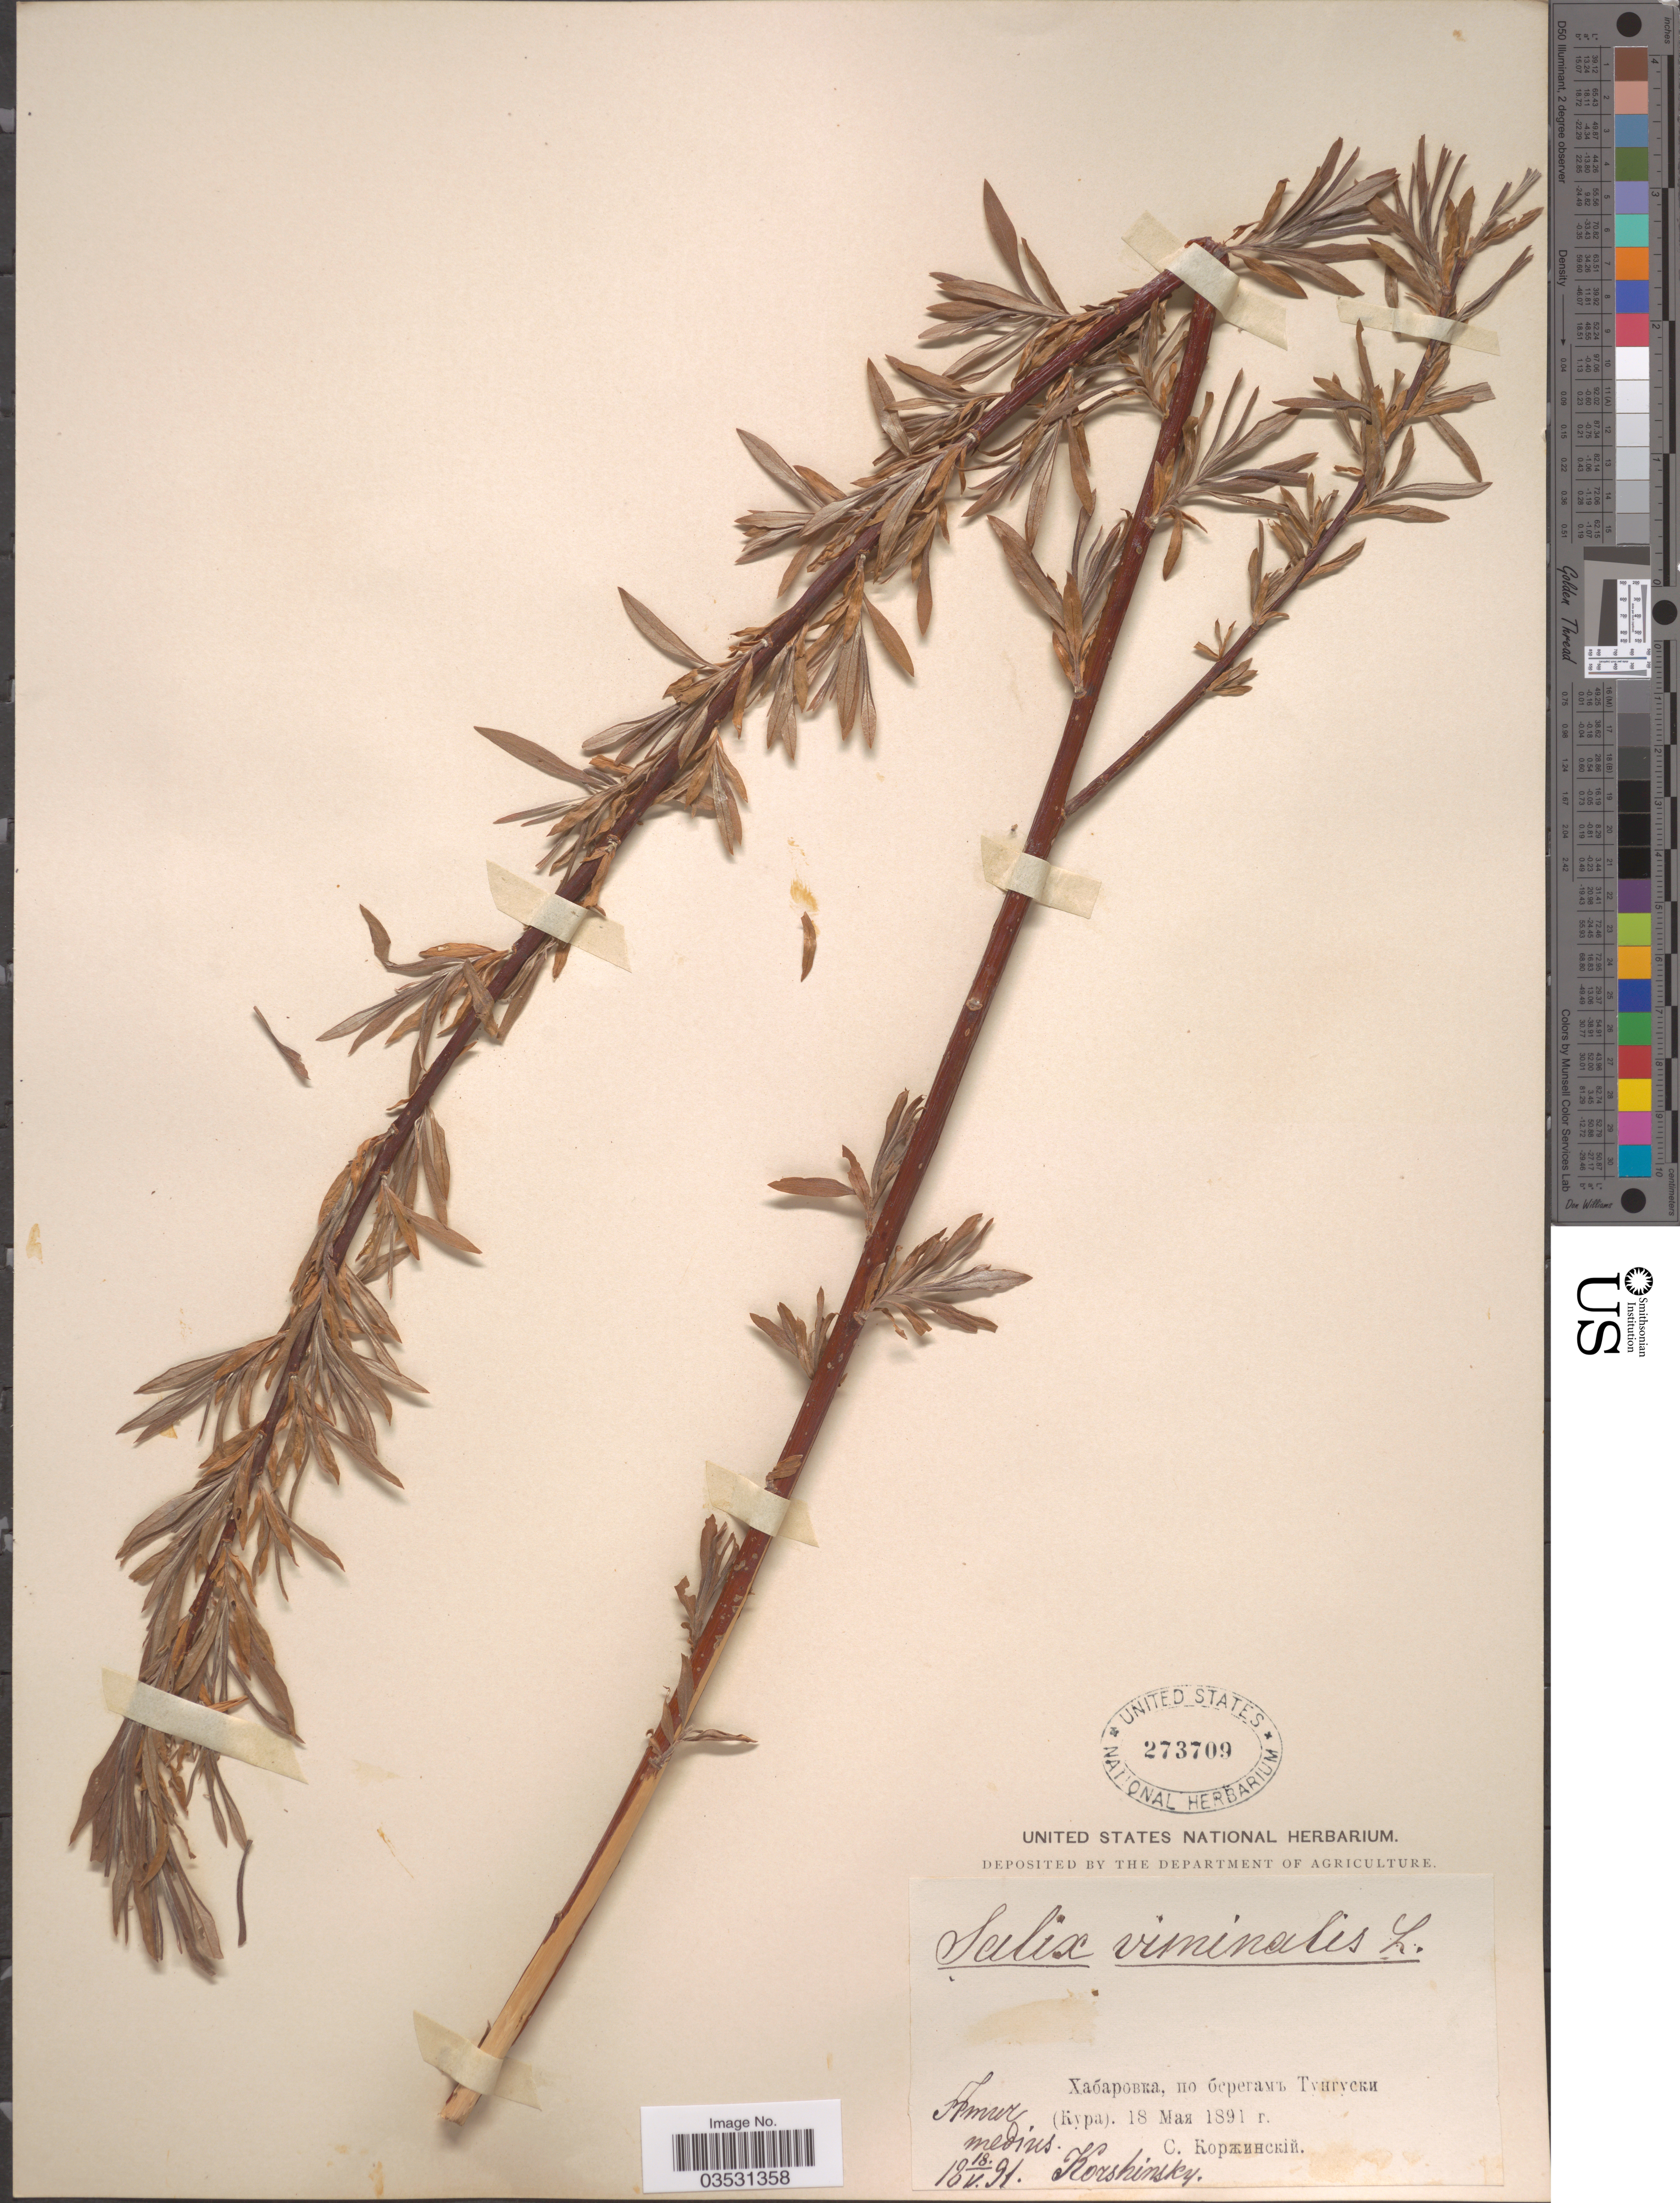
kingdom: Plantae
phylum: Tracheophyta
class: Magnoliopsida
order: Malpighiales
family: Salicaceae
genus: Salix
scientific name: Salix viminalis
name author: L.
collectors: Korshinsky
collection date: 1891-05-18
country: Russian Federation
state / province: Amur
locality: X. Amur medius.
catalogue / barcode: US 273709